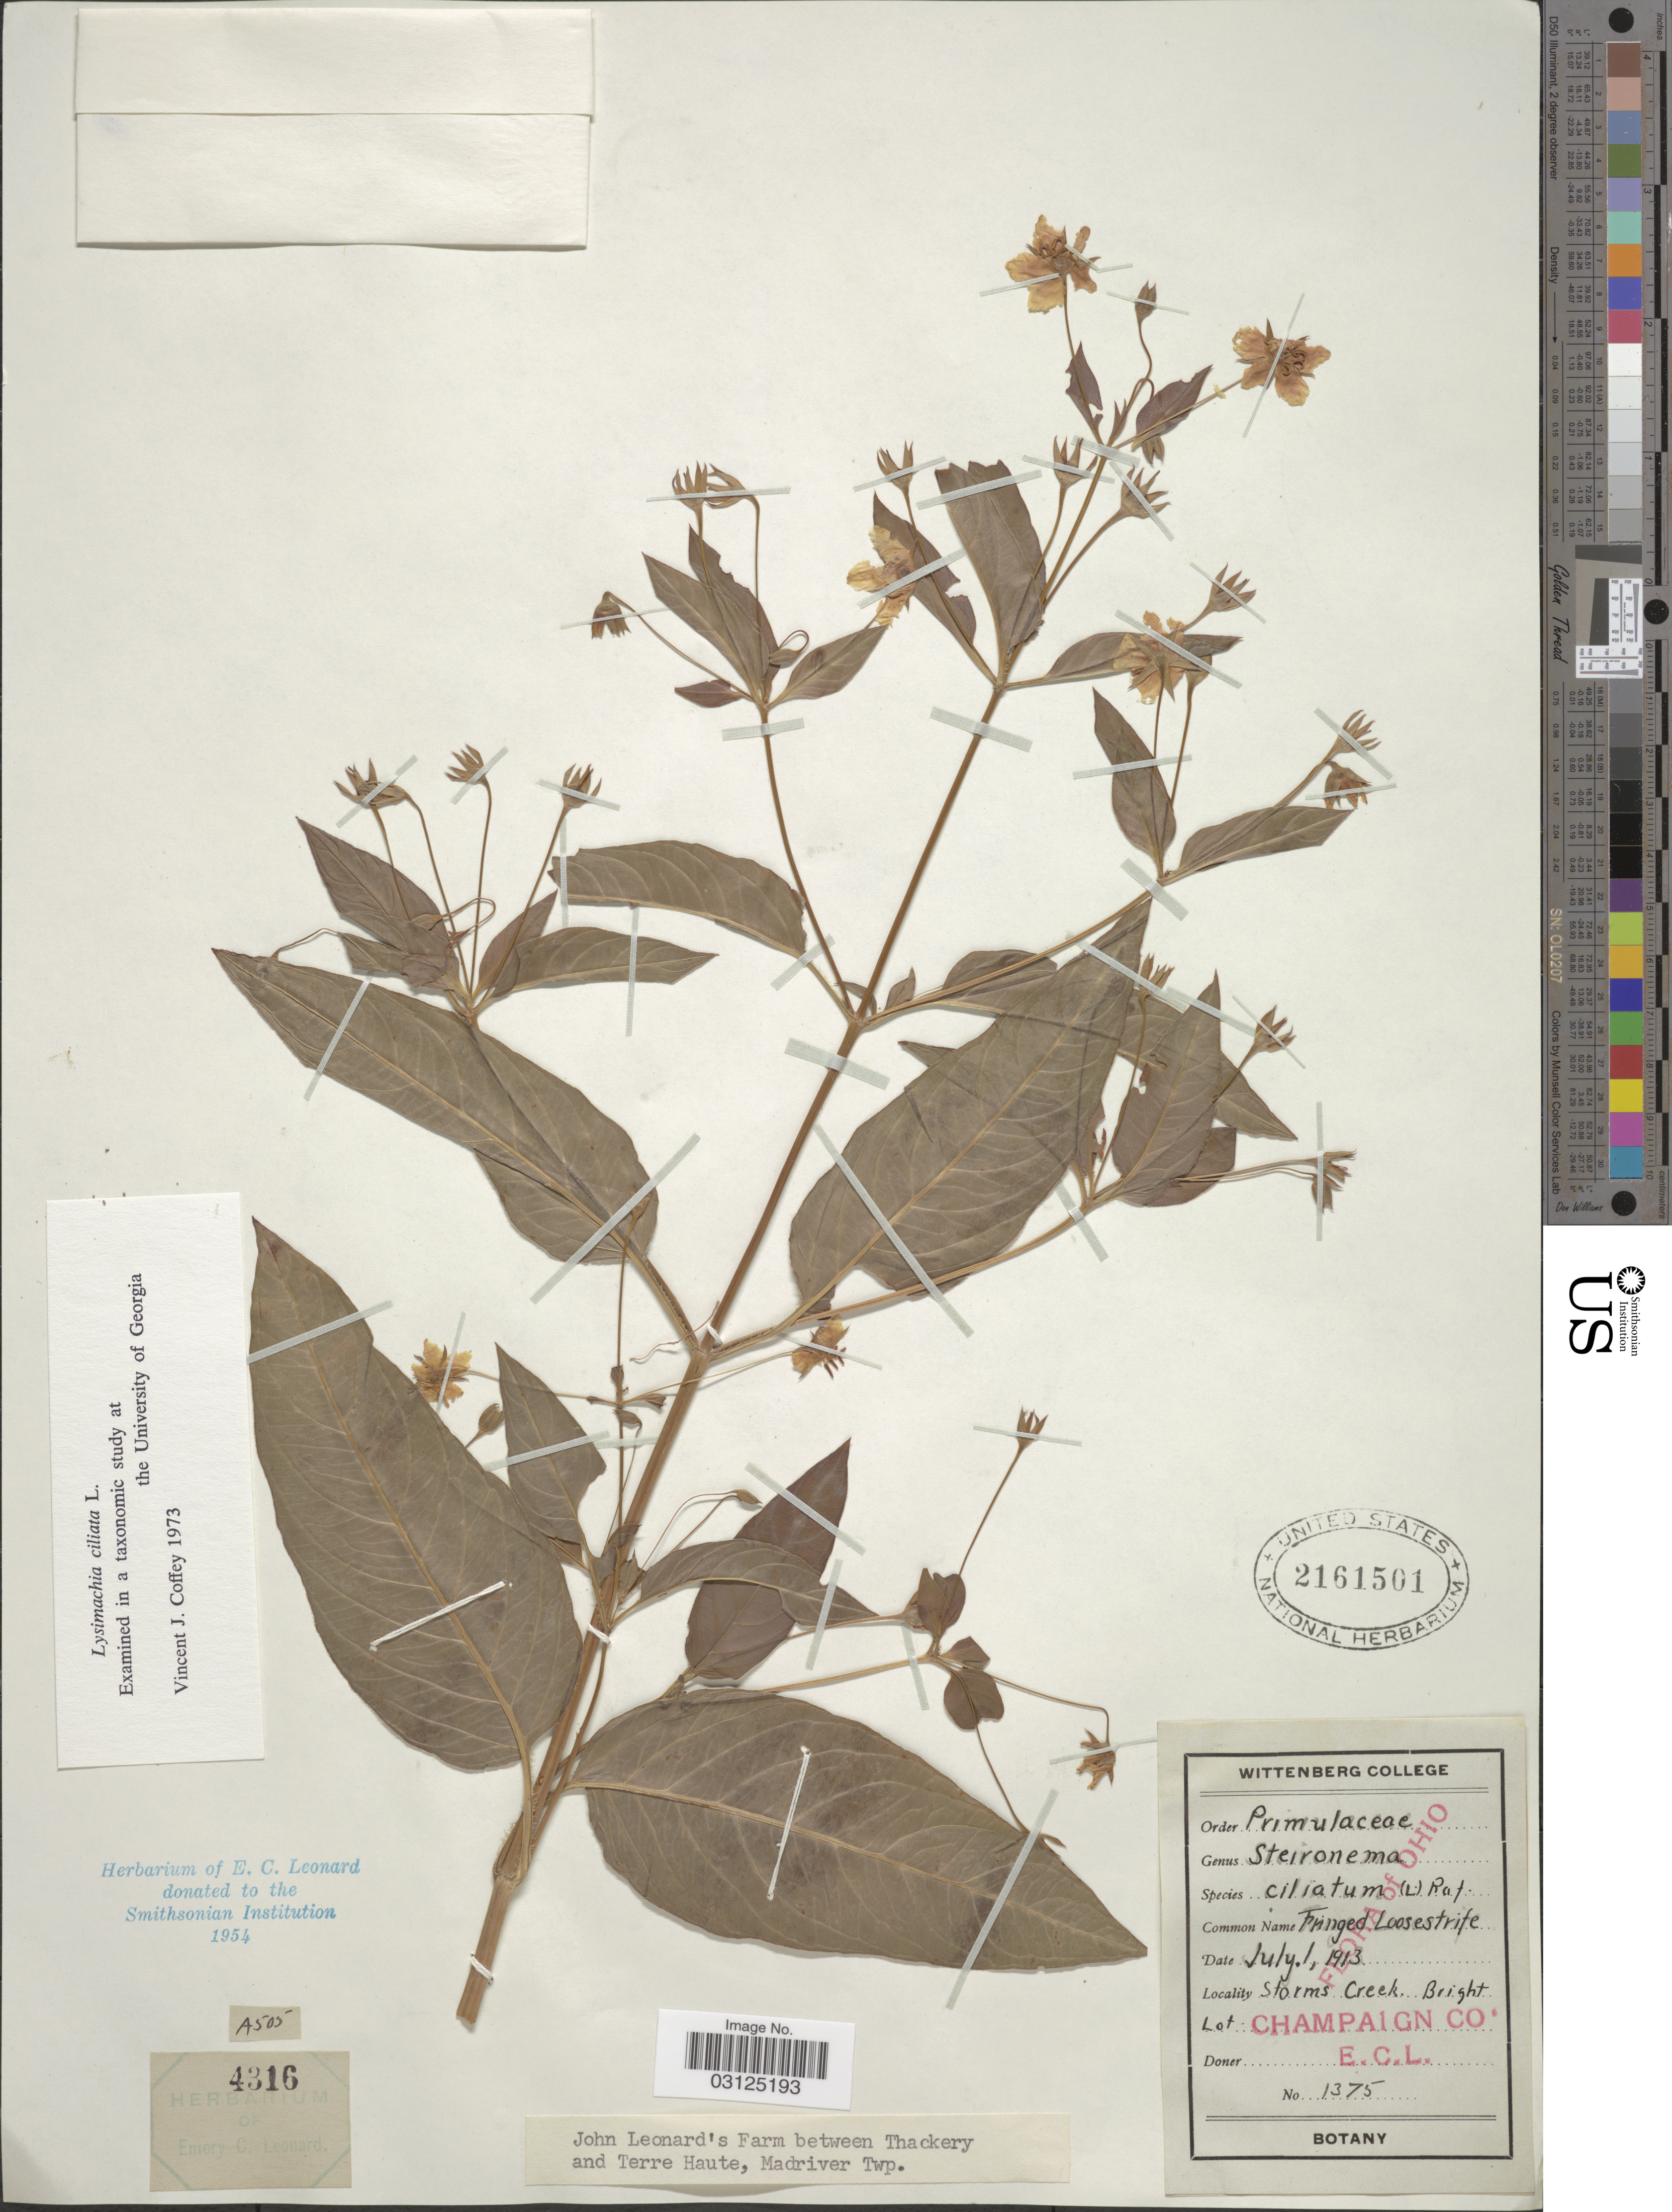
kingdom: Plantae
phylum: Tracheophyta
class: Magnoliopsida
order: Ericales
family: Primulaceae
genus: Lysimachia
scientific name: Lysimachia ciliata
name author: L.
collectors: E. C. Leonard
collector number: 1375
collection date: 1913-07-01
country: United States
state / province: Ohio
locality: Storms Creek Bright. Champaign Co.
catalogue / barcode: US 2161501